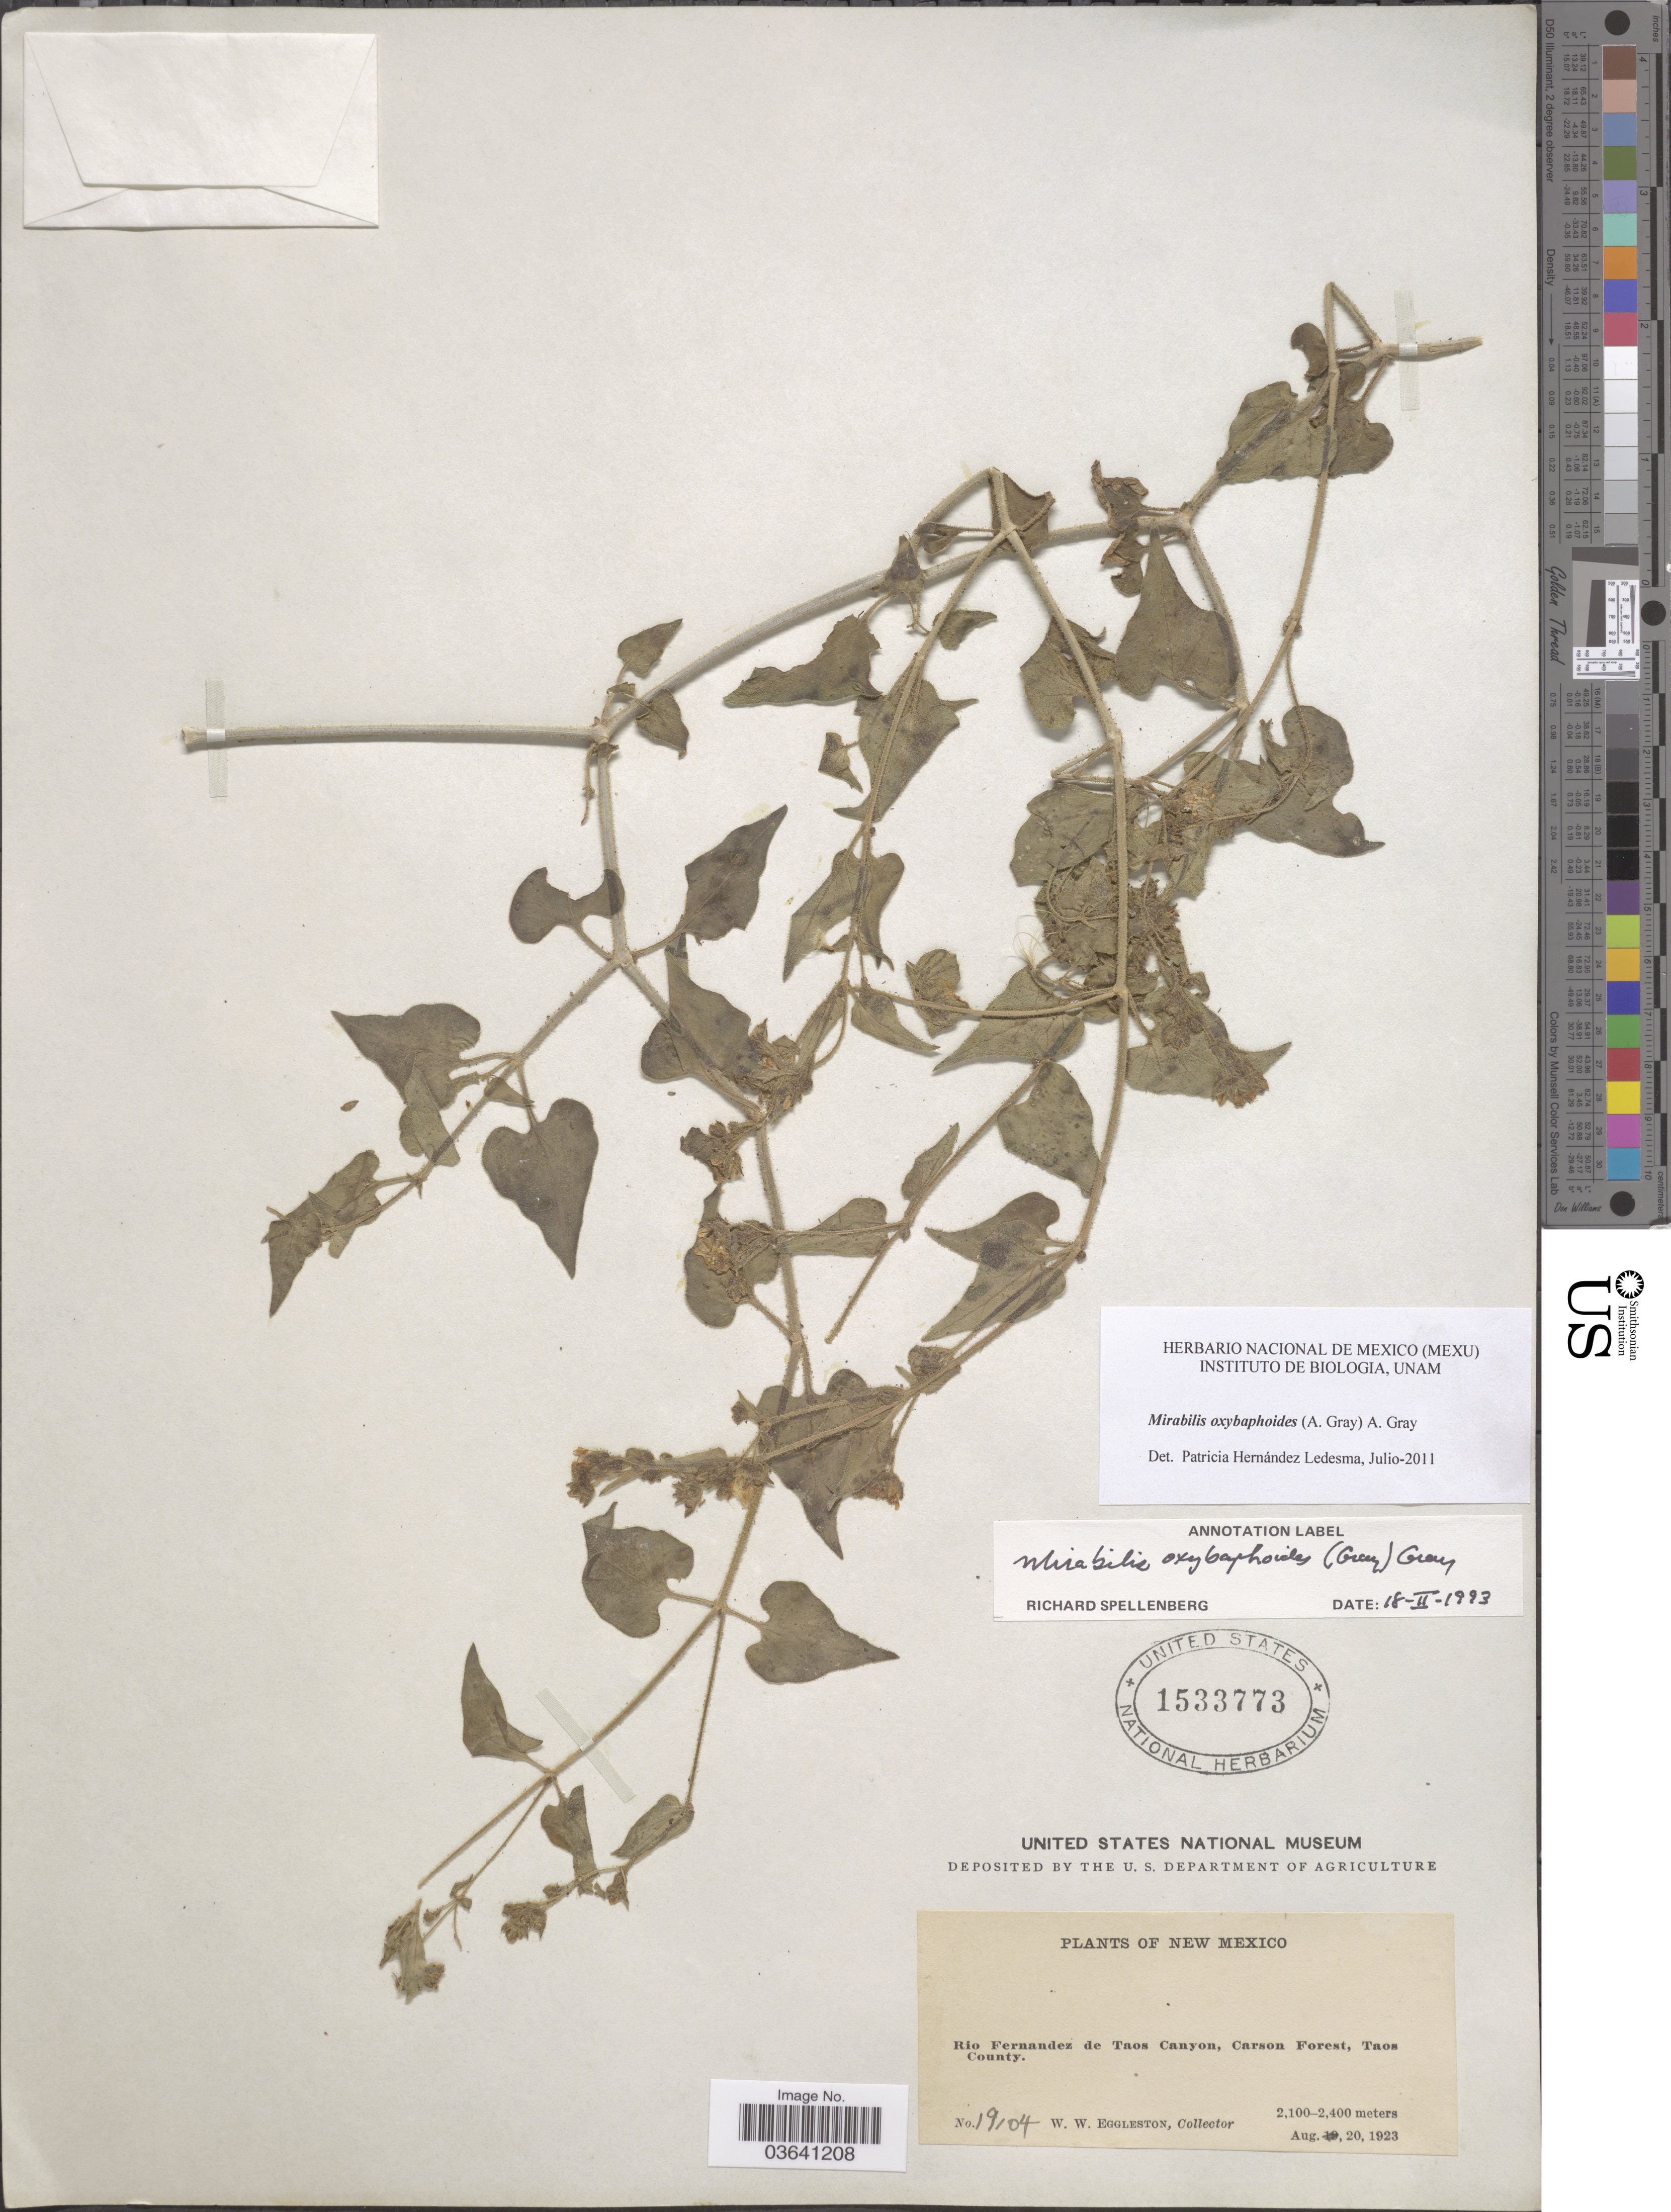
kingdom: Plantae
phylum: Tracheophyta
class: Magnoliopsida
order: Caryophyllales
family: Nyctaginaceae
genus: Mirabilis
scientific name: Mirabilis oxybaphoides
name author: (A. Gray) A. Gray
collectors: W. W. Eggleston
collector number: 19104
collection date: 1923-08-20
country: United States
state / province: New Mexico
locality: Rio Fernandez de Taos Canyon, Carson Forest, Taos County.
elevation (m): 2100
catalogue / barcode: US 1533773